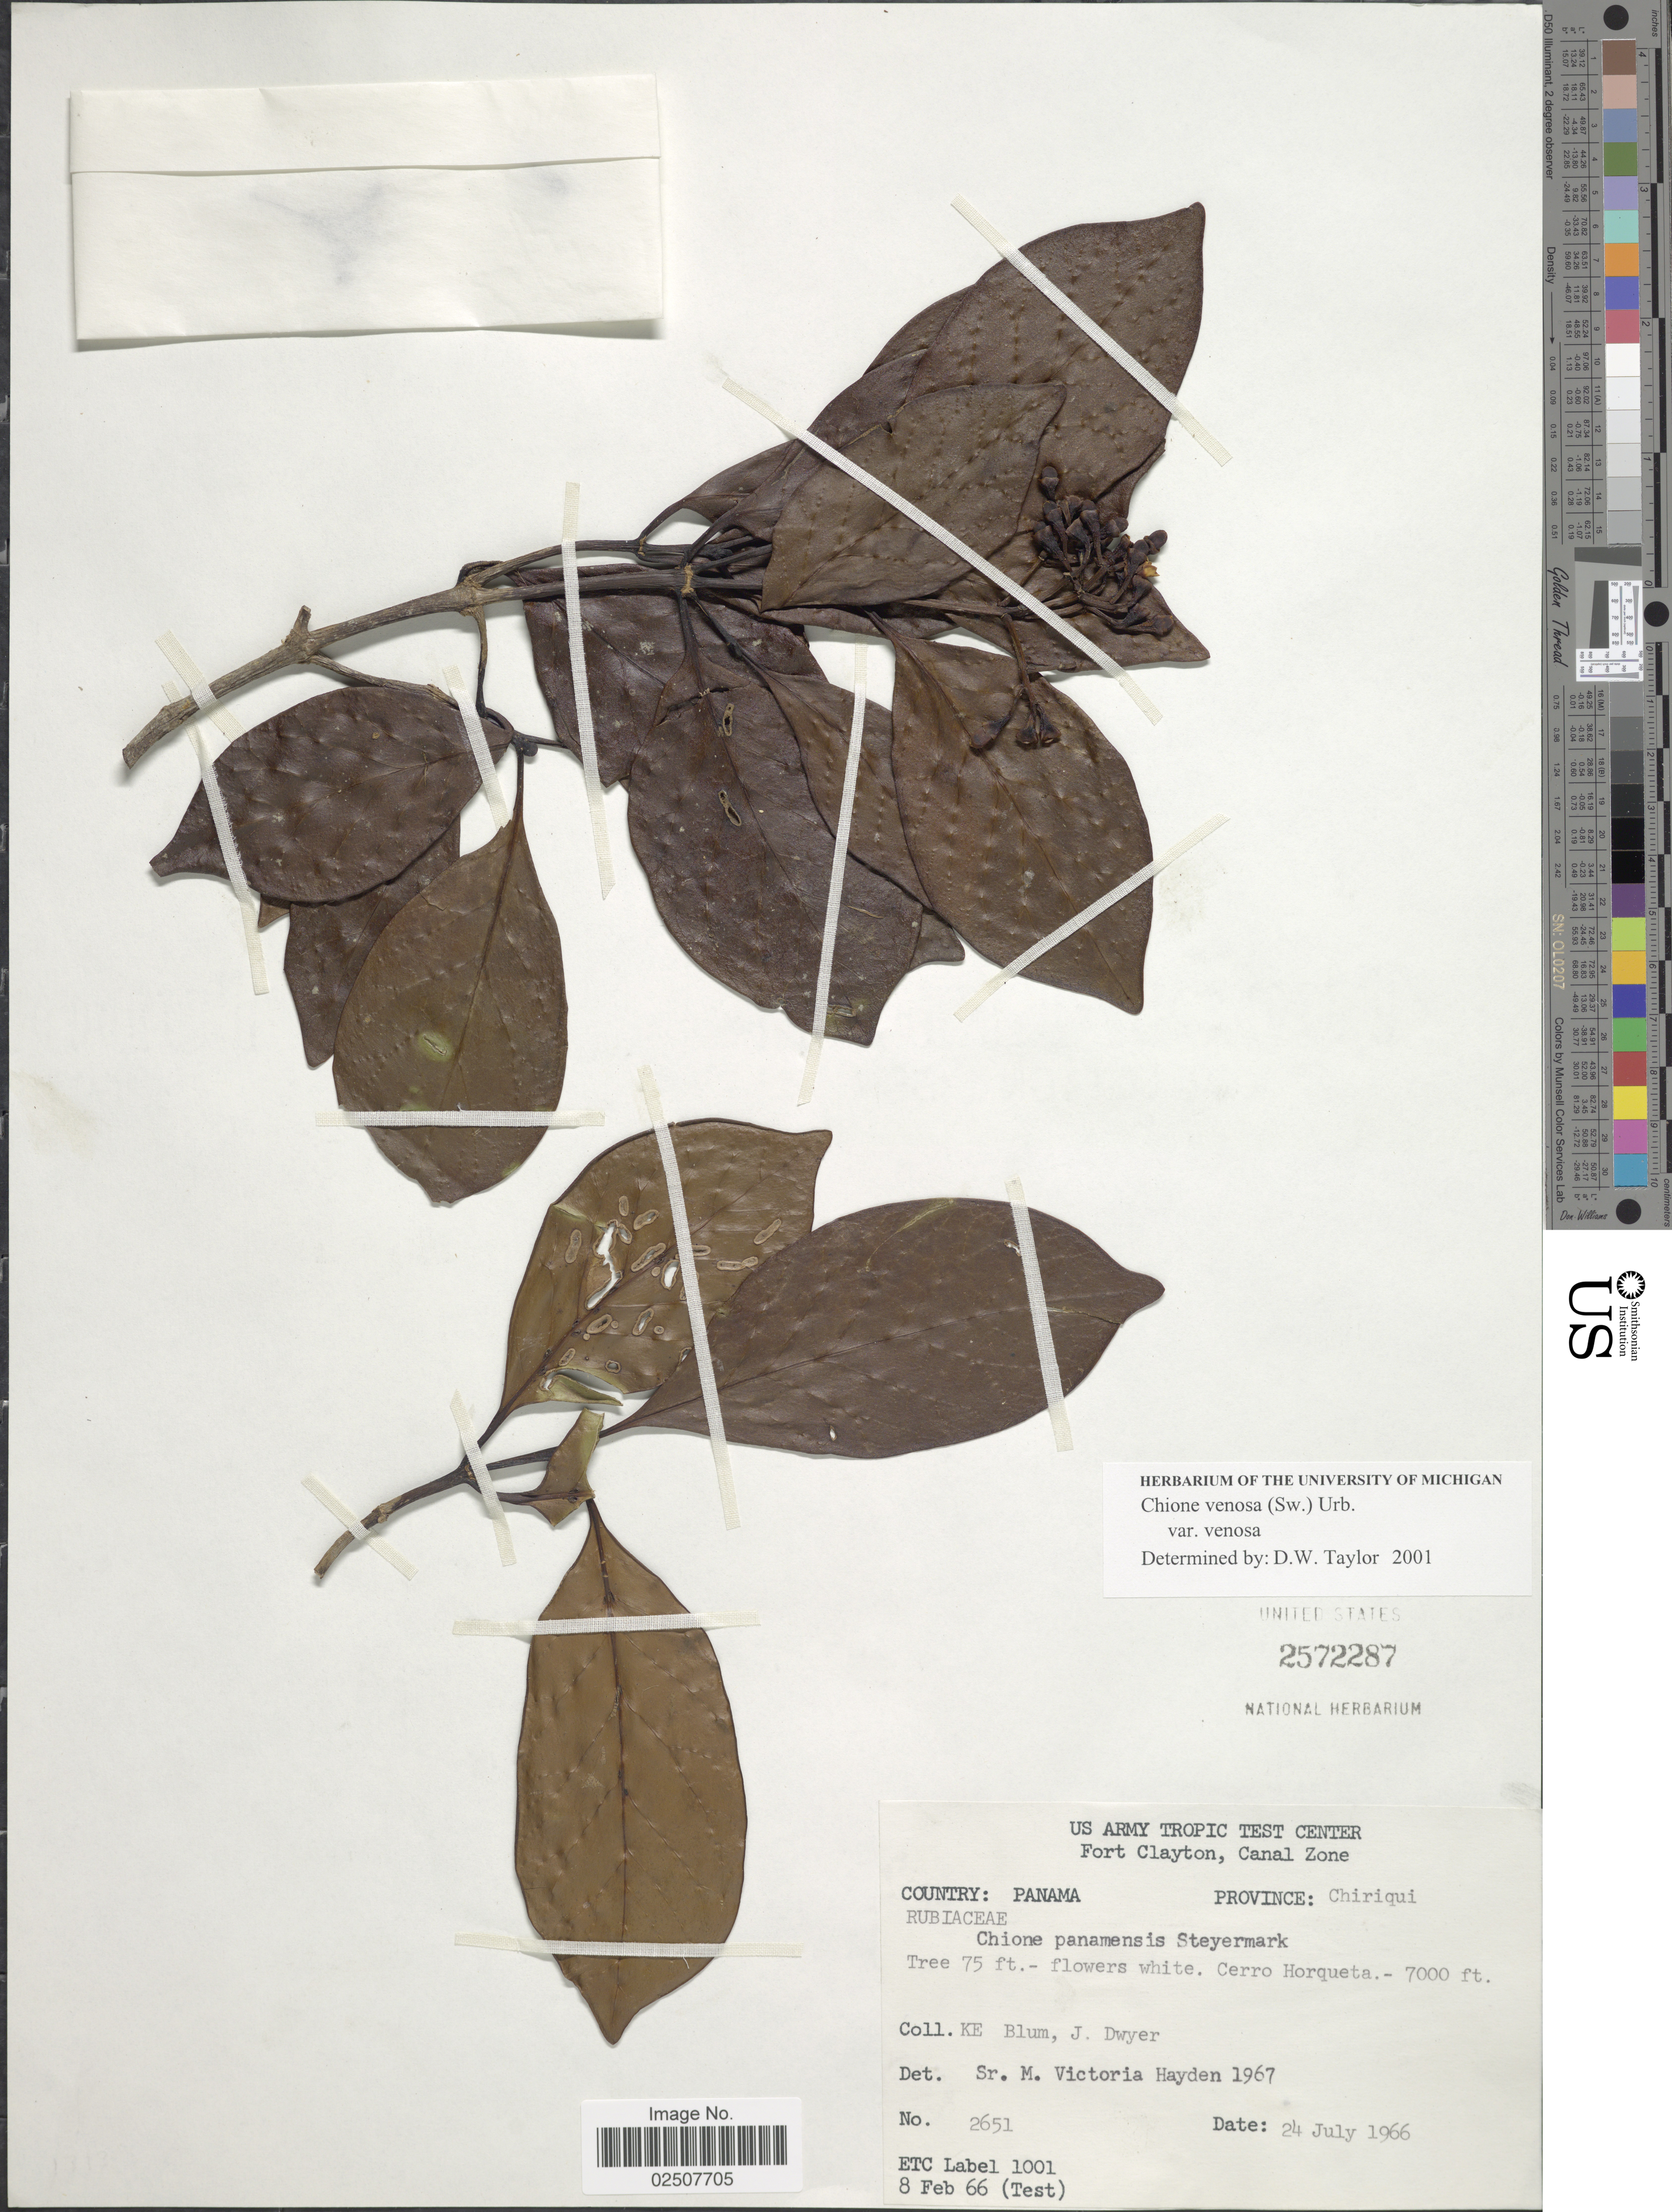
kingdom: Plantae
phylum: Tracheophyta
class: Magnoliopsida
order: Gentianales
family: Rubiaceae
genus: Chione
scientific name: Chione venosa var. venosa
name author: (Sw.) Urb.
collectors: K. E. Blum & J. Dwyer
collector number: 2651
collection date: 1966-07-24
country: Panama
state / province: Chiriqui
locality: Cerro Horqueta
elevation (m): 2134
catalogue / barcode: US 2572287